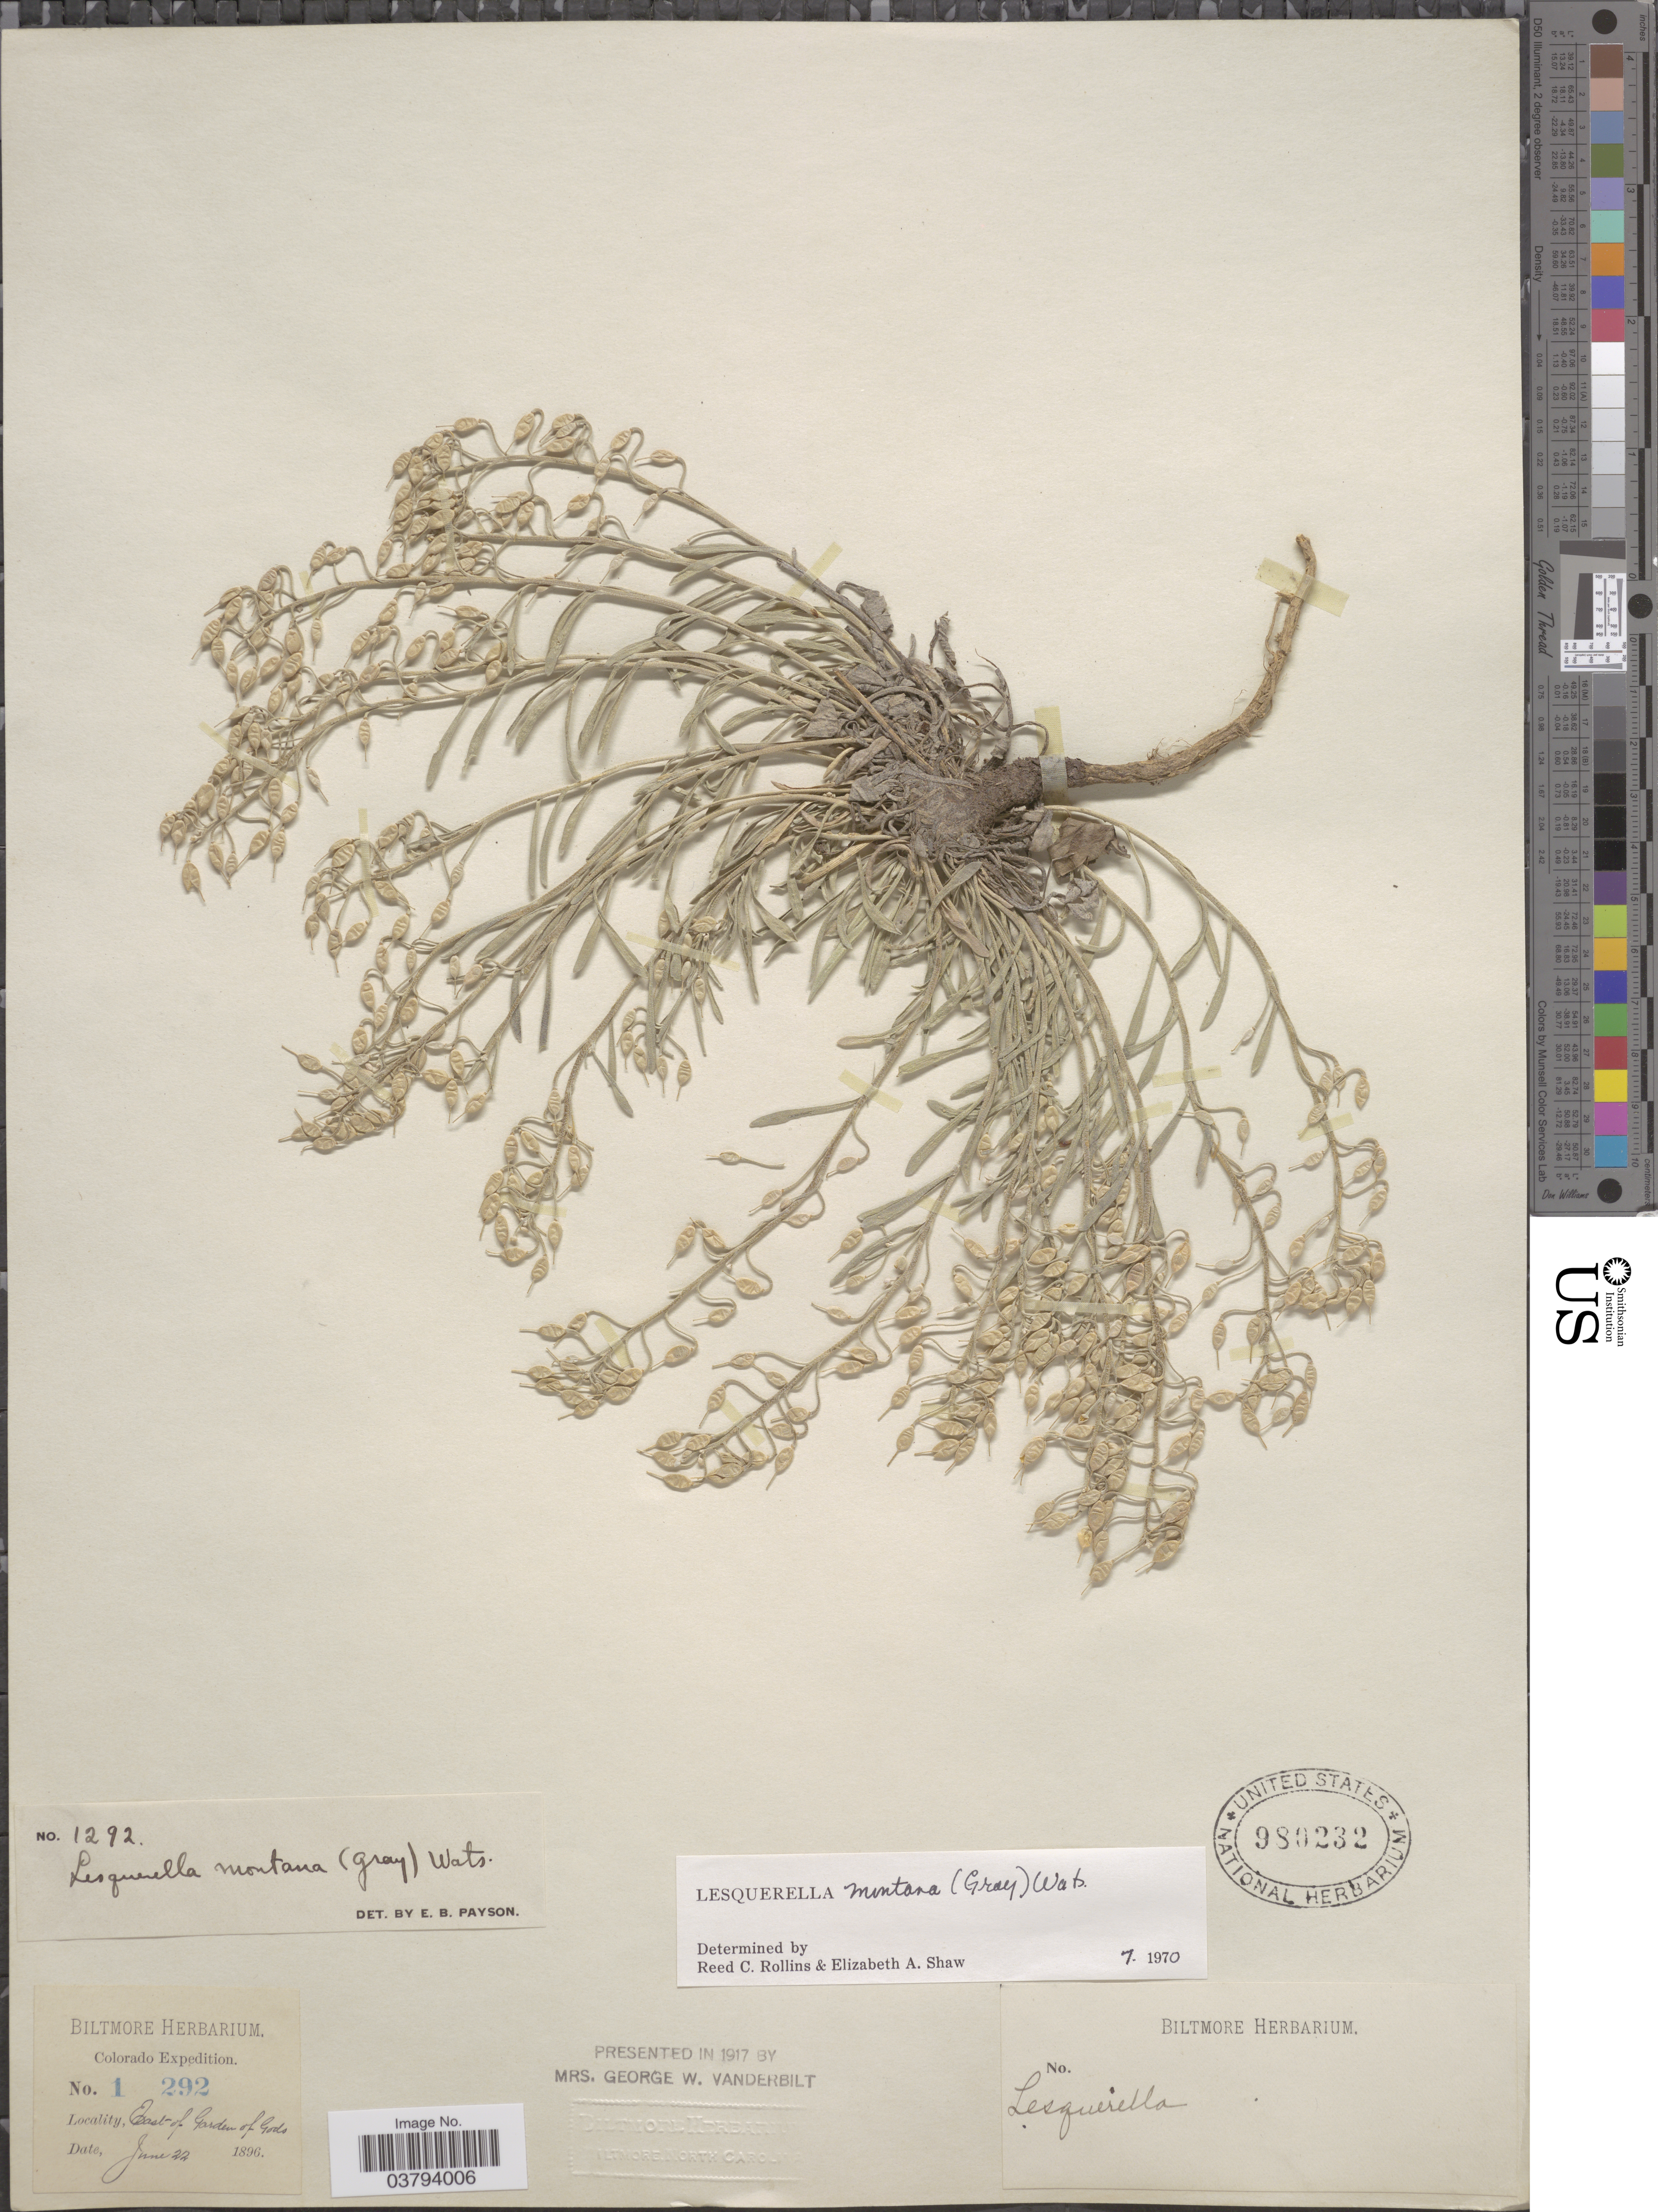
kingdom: Plantae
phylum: Tracheophyta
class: Magnoliopsida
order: Brassicales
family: Brassicaceae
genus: Lesquerella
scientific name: Lesquerella montana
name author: (A. Gray) S. Watson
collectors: ex herb. Biltmore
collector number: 1292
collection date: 1896-06-22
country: United States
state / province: Colorado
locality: East of Garden of Gods.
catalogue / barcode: US 980232